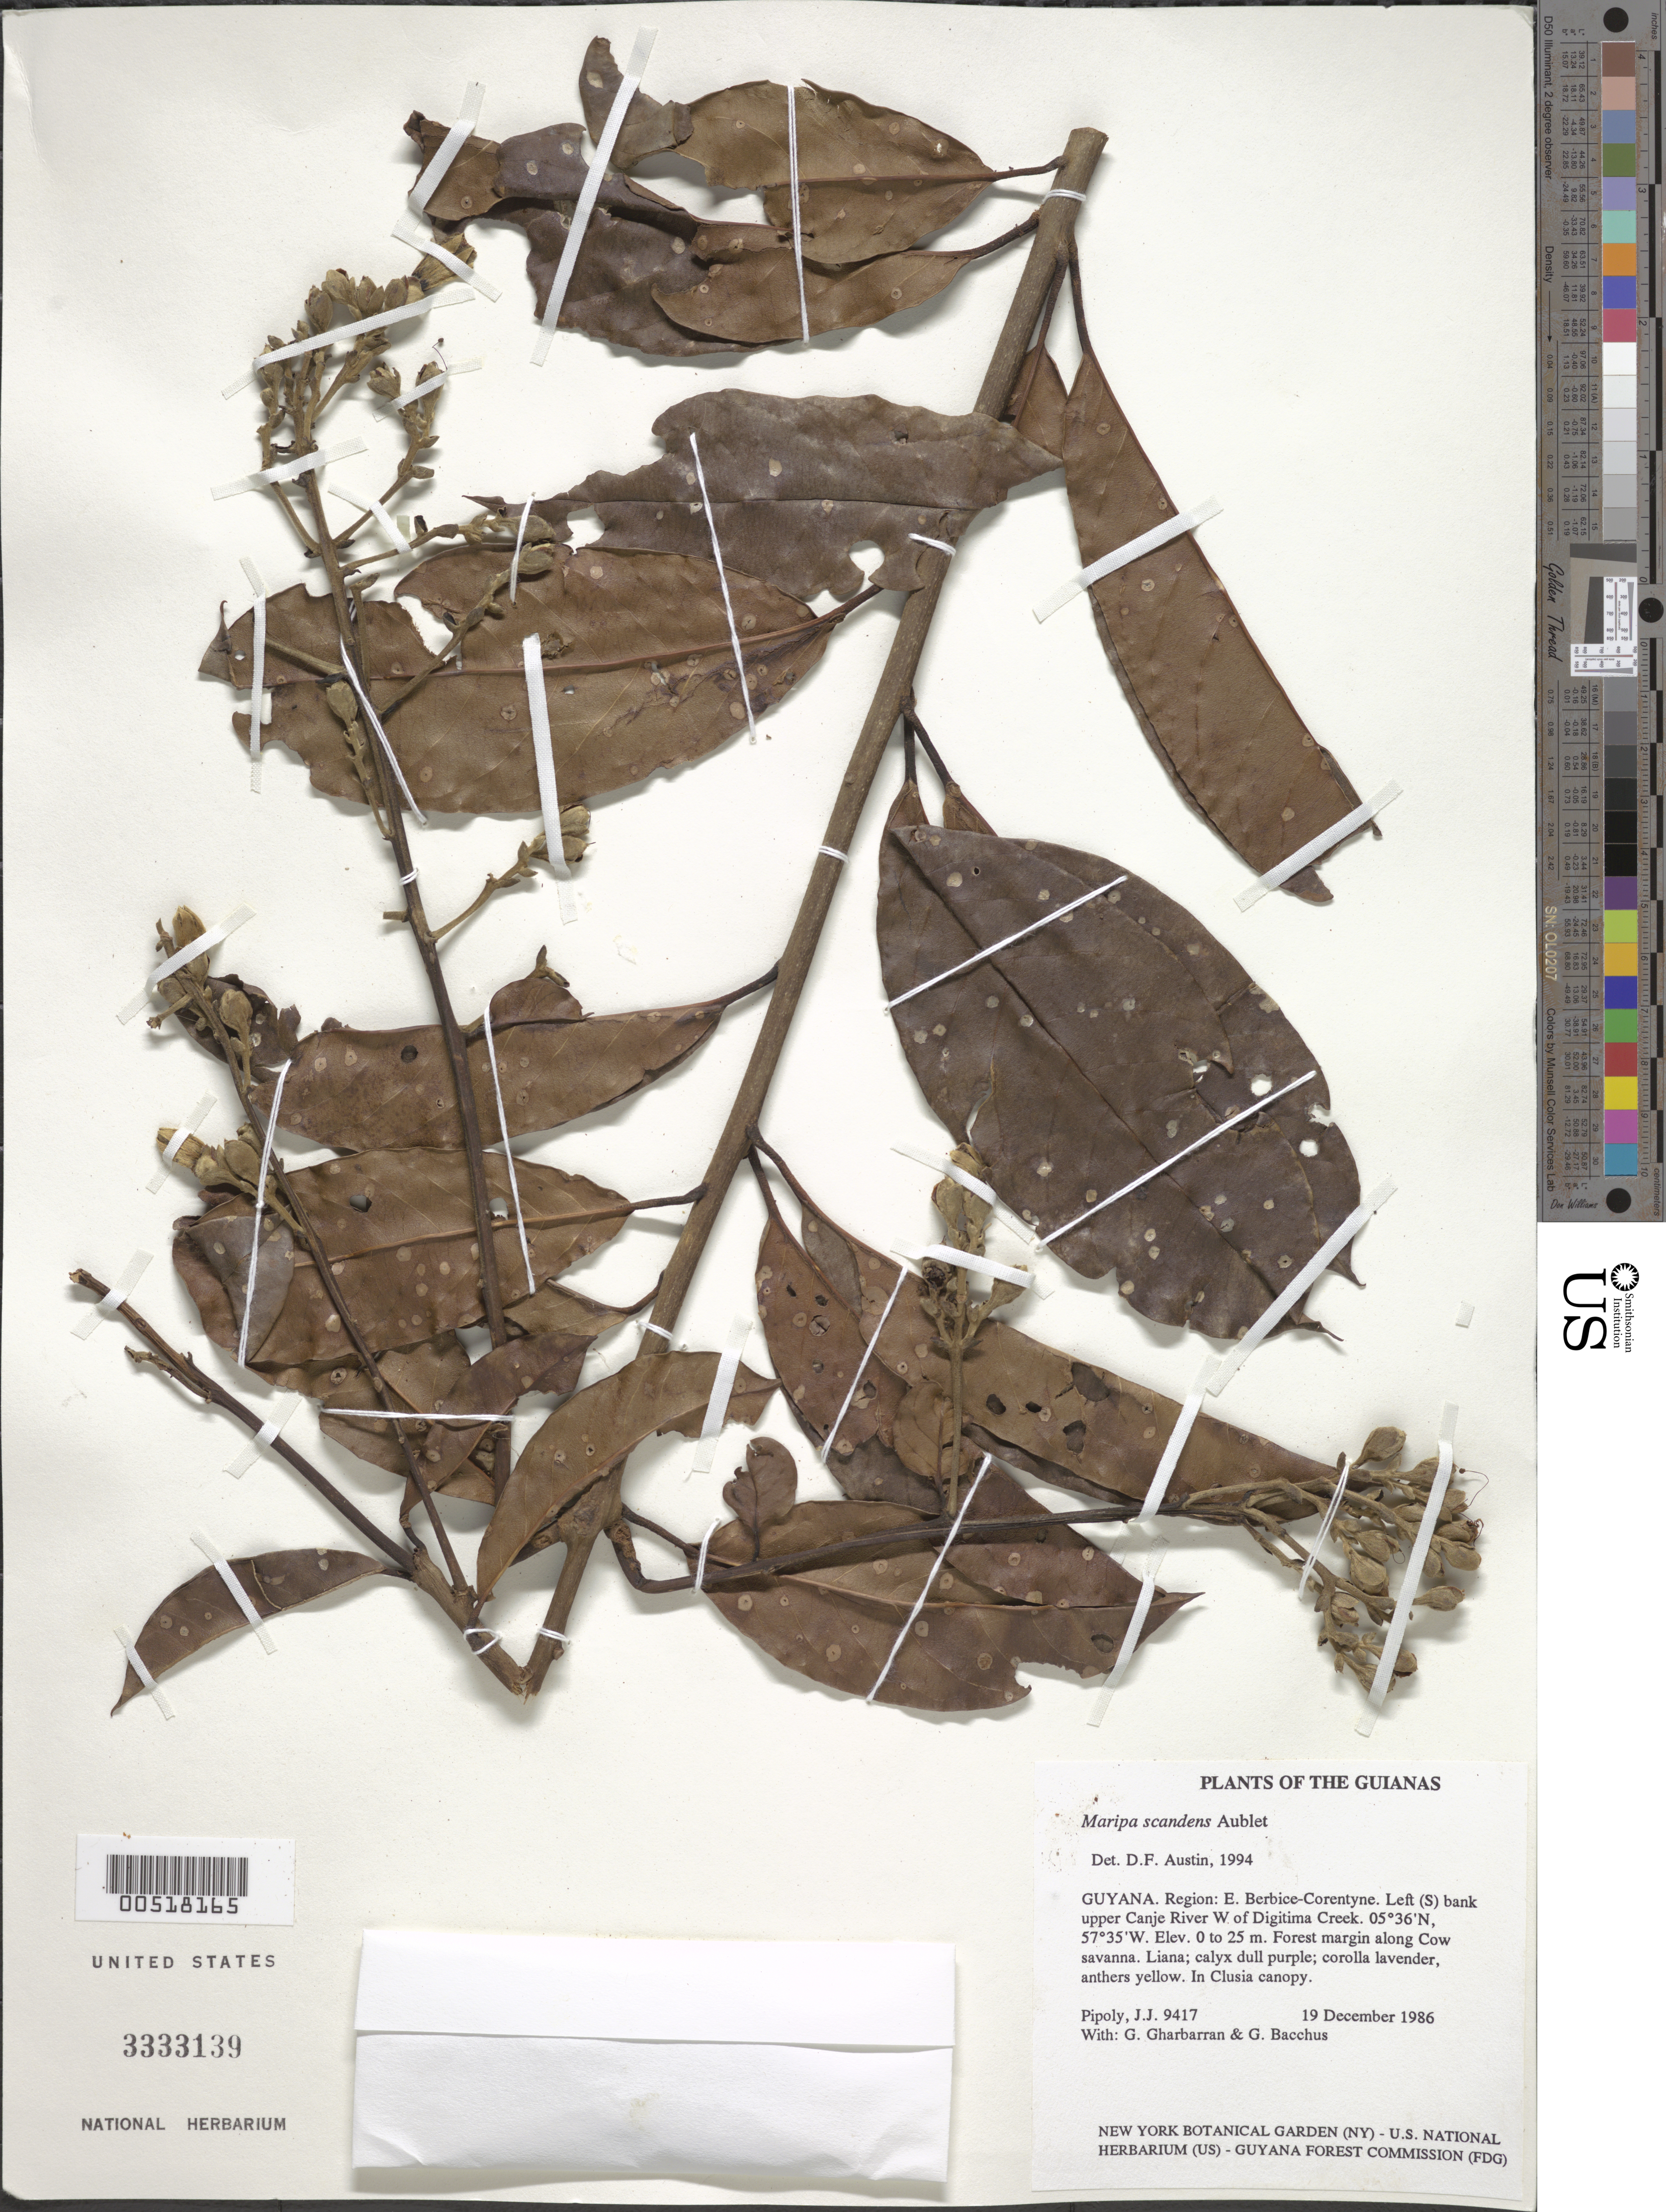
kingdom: Plantae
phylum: Tracheophyta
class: Magnoliopsida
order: Solanales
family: Convolvulaceae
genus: Maripa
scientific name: Maripa scandens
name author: Aubl.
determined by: Manna, M.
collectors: J. J. Pipoly, G. Gharbarran & G. Bacchus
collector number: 9417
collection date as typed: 19 December 1986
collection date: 1986-12-19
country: Guyana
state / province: E. Berbice-Corentyne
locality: Left (S) bank upper Canje River W of Digitima Creek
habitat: Forest margin along Cow savanna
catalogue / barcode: US 3333139